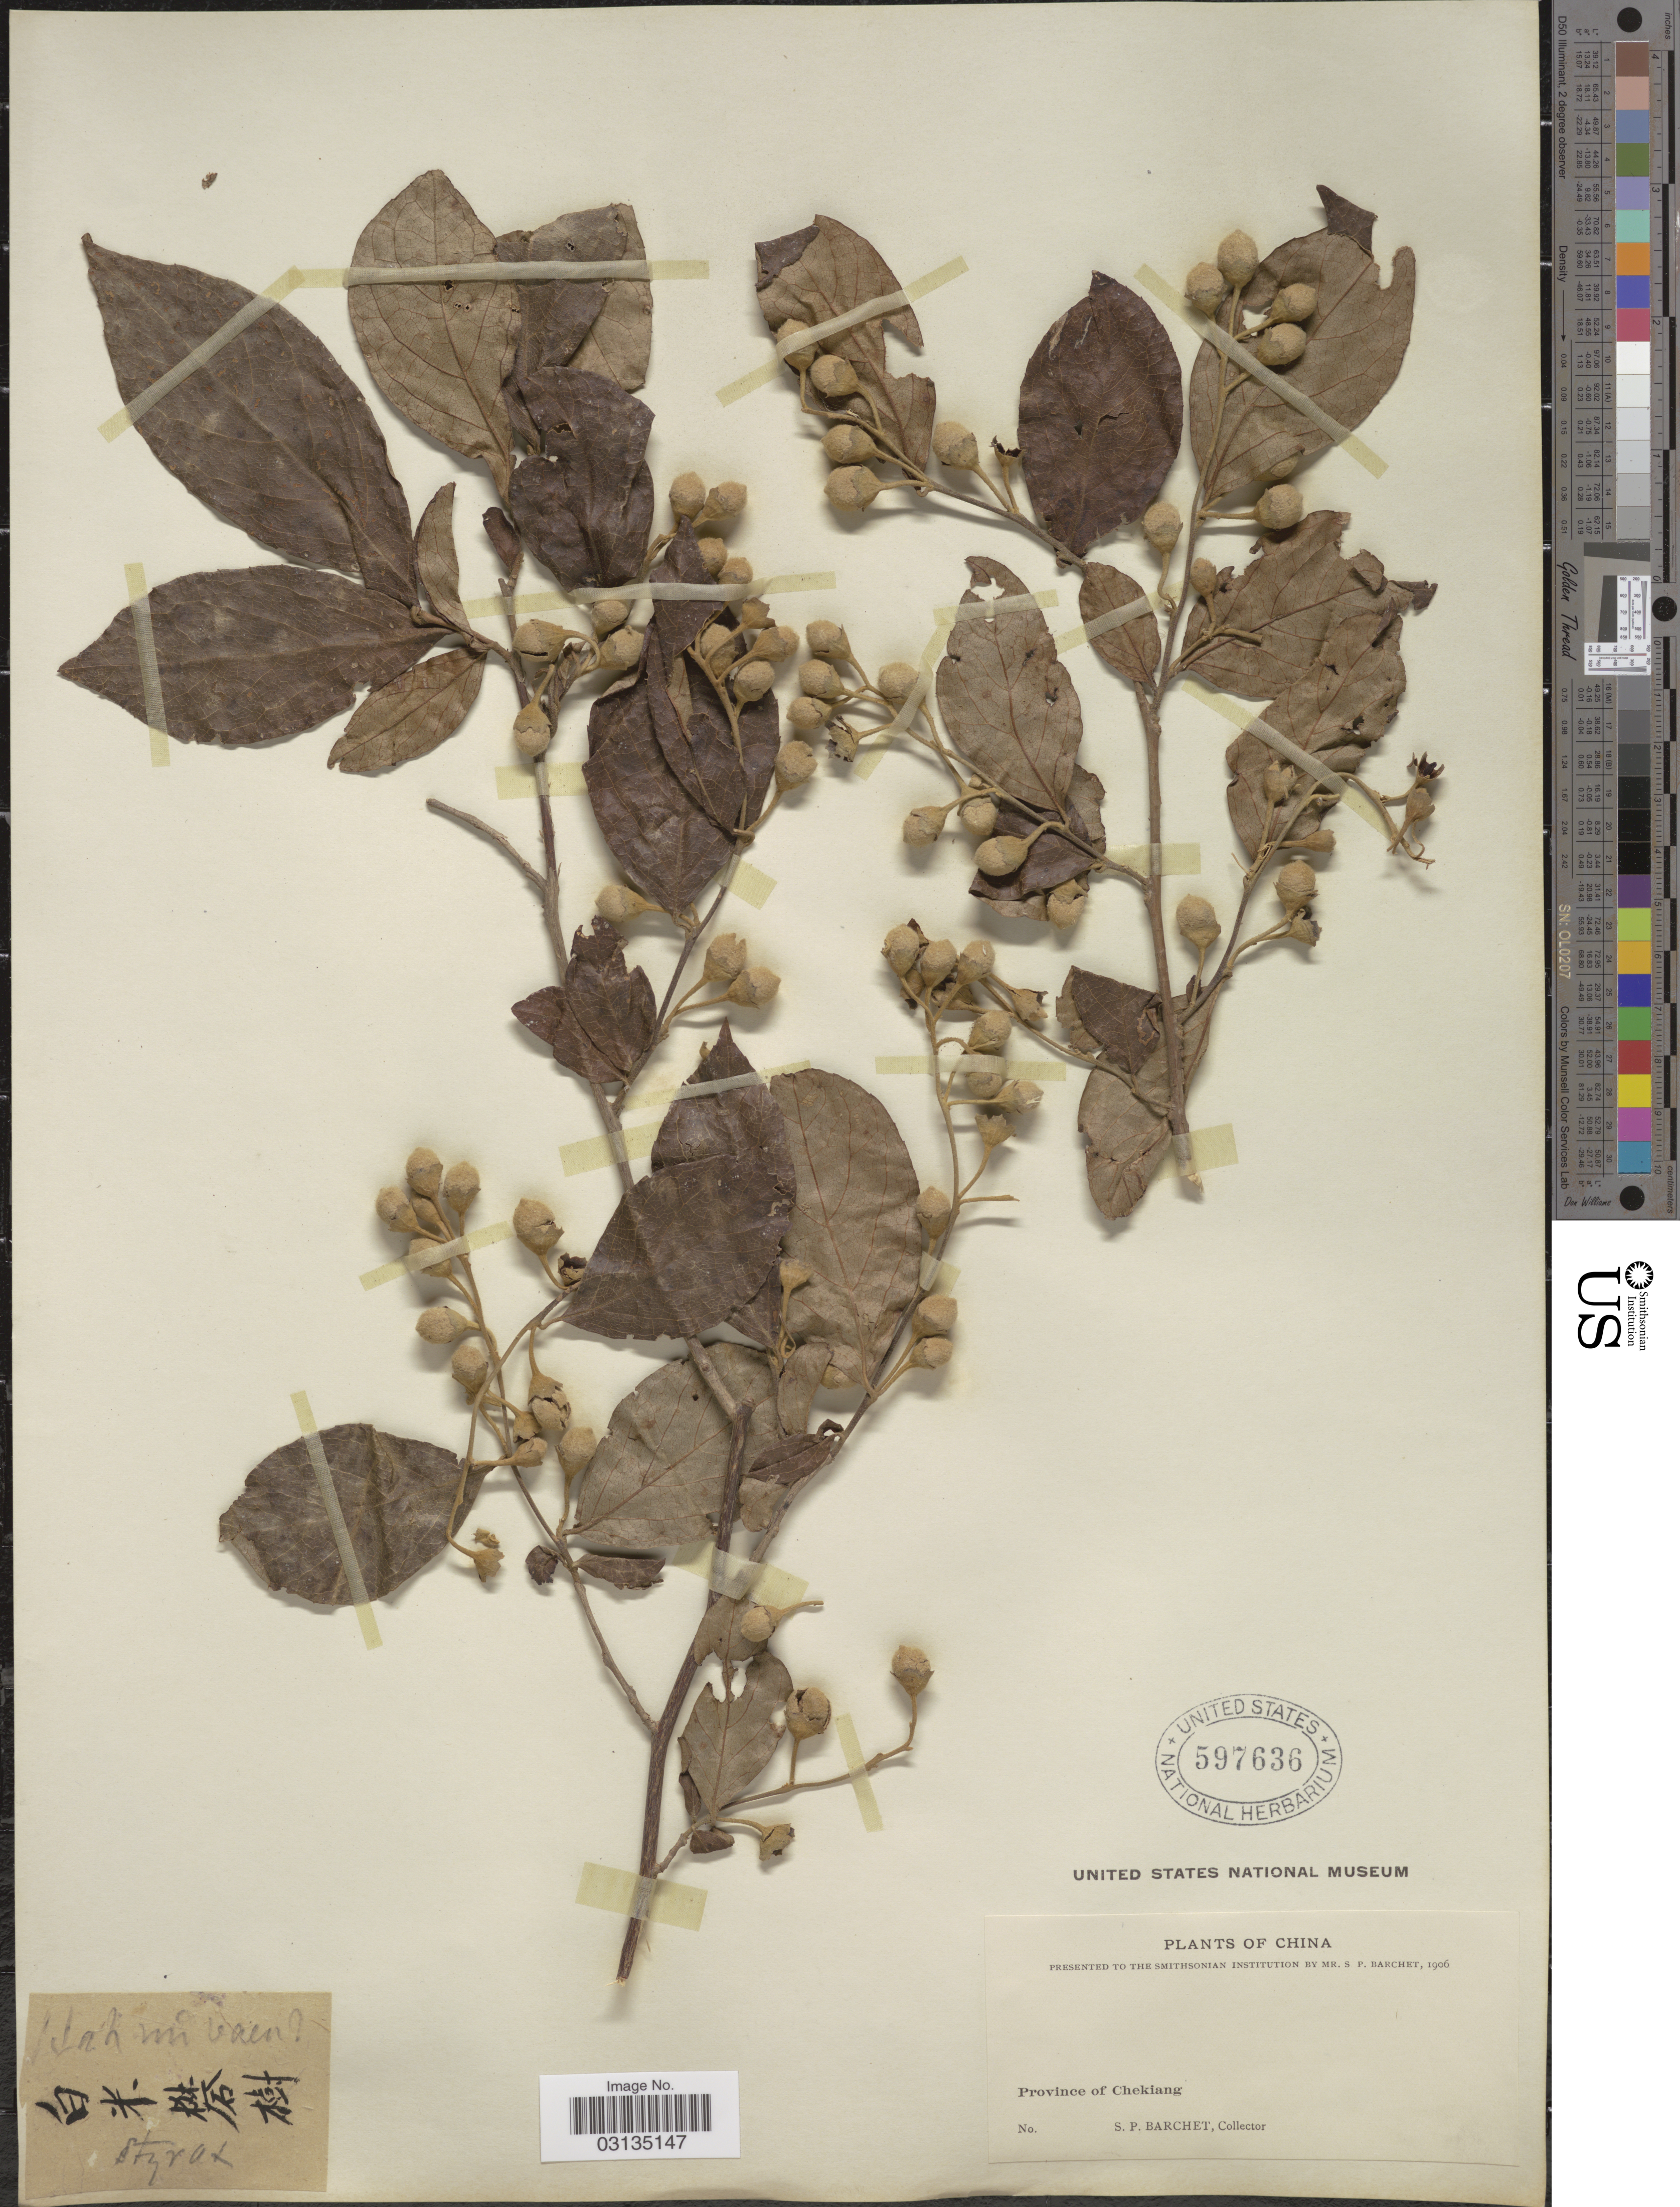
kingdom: Plantae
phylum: Tracheophyta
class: Magnoliopsida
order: Ericales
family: Styracaceae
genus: Styrax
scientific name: Styrax sp.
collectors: S. P. Barchet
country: China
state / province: Zhejiang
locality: Province of Chekiang.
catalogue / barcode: US 597636